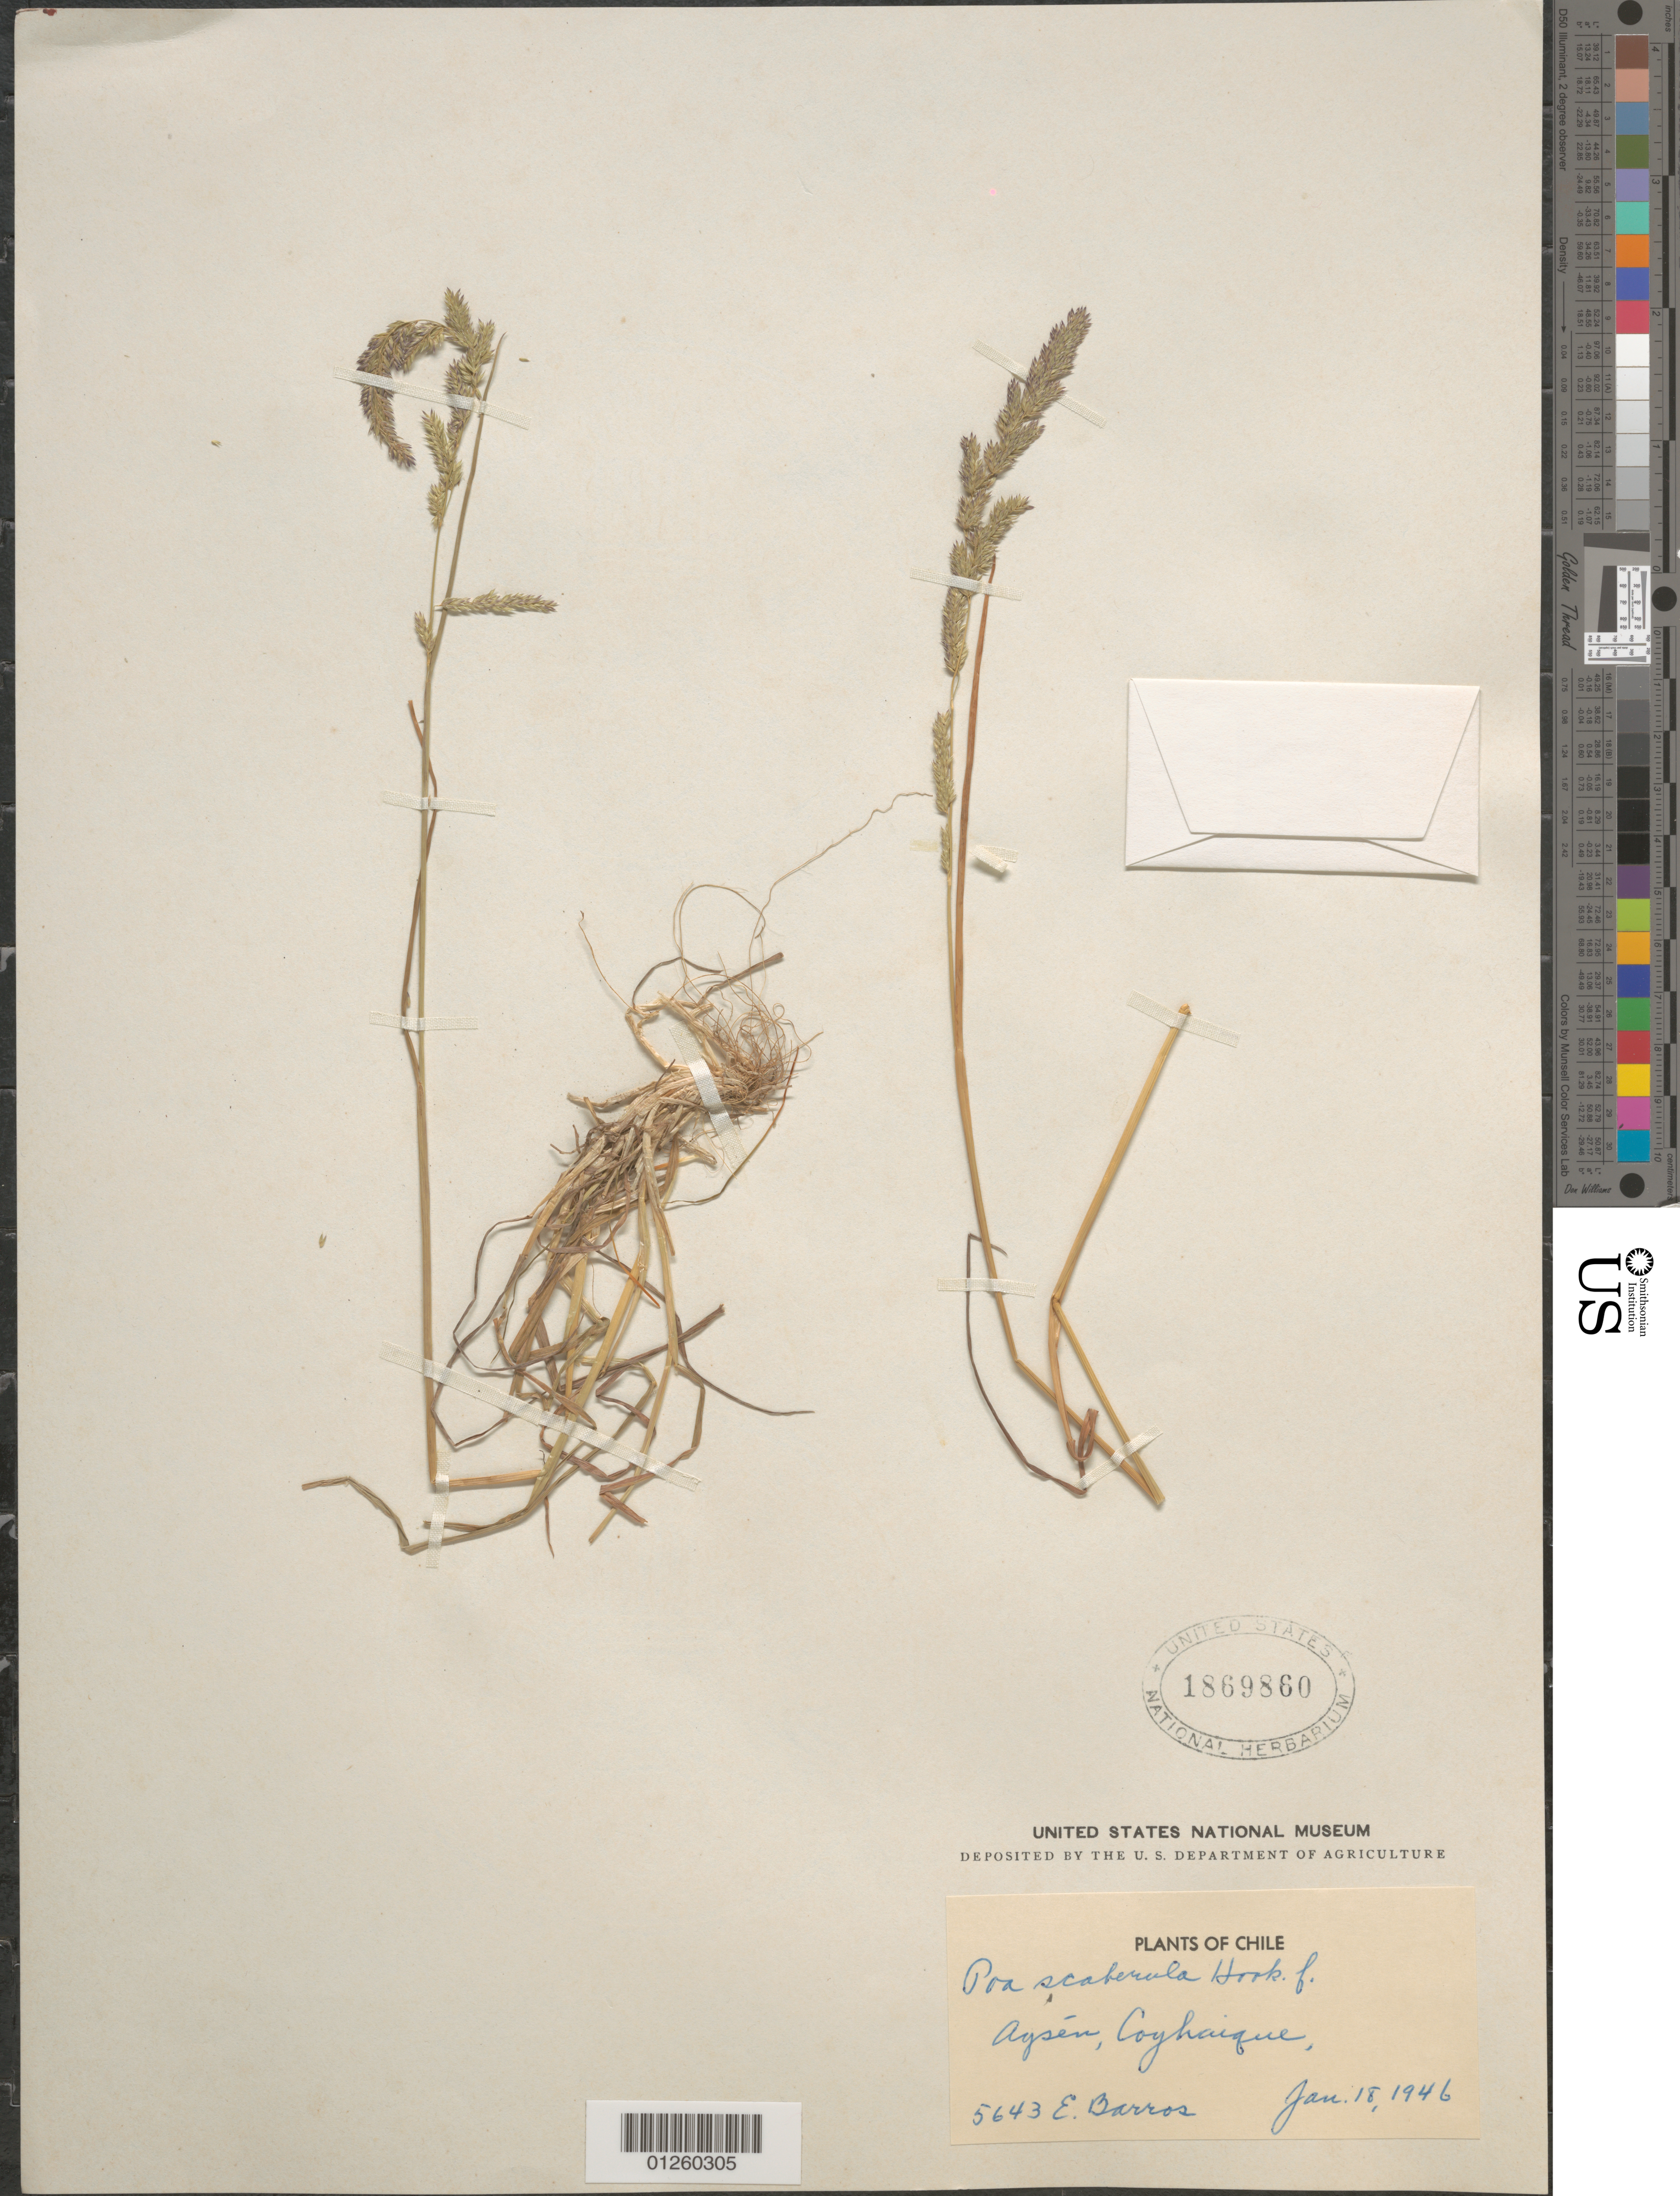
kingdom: Plantae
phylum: Tracheophyta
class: Liliopsida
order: Poales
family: Poaceae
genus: Poa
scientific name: Poa scaberula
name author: Hook. f.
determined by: Soreng, Robert J., Research Associate (BOT), Smithsonian Institution - National Museum of Natural History (UNITED STATES)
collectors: E. Barros V.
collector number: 5643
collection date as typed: Jan. 18, 1946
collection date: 1946-01-18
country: Chile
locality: Aysén. Coyhaique.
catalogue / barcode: US 1869860